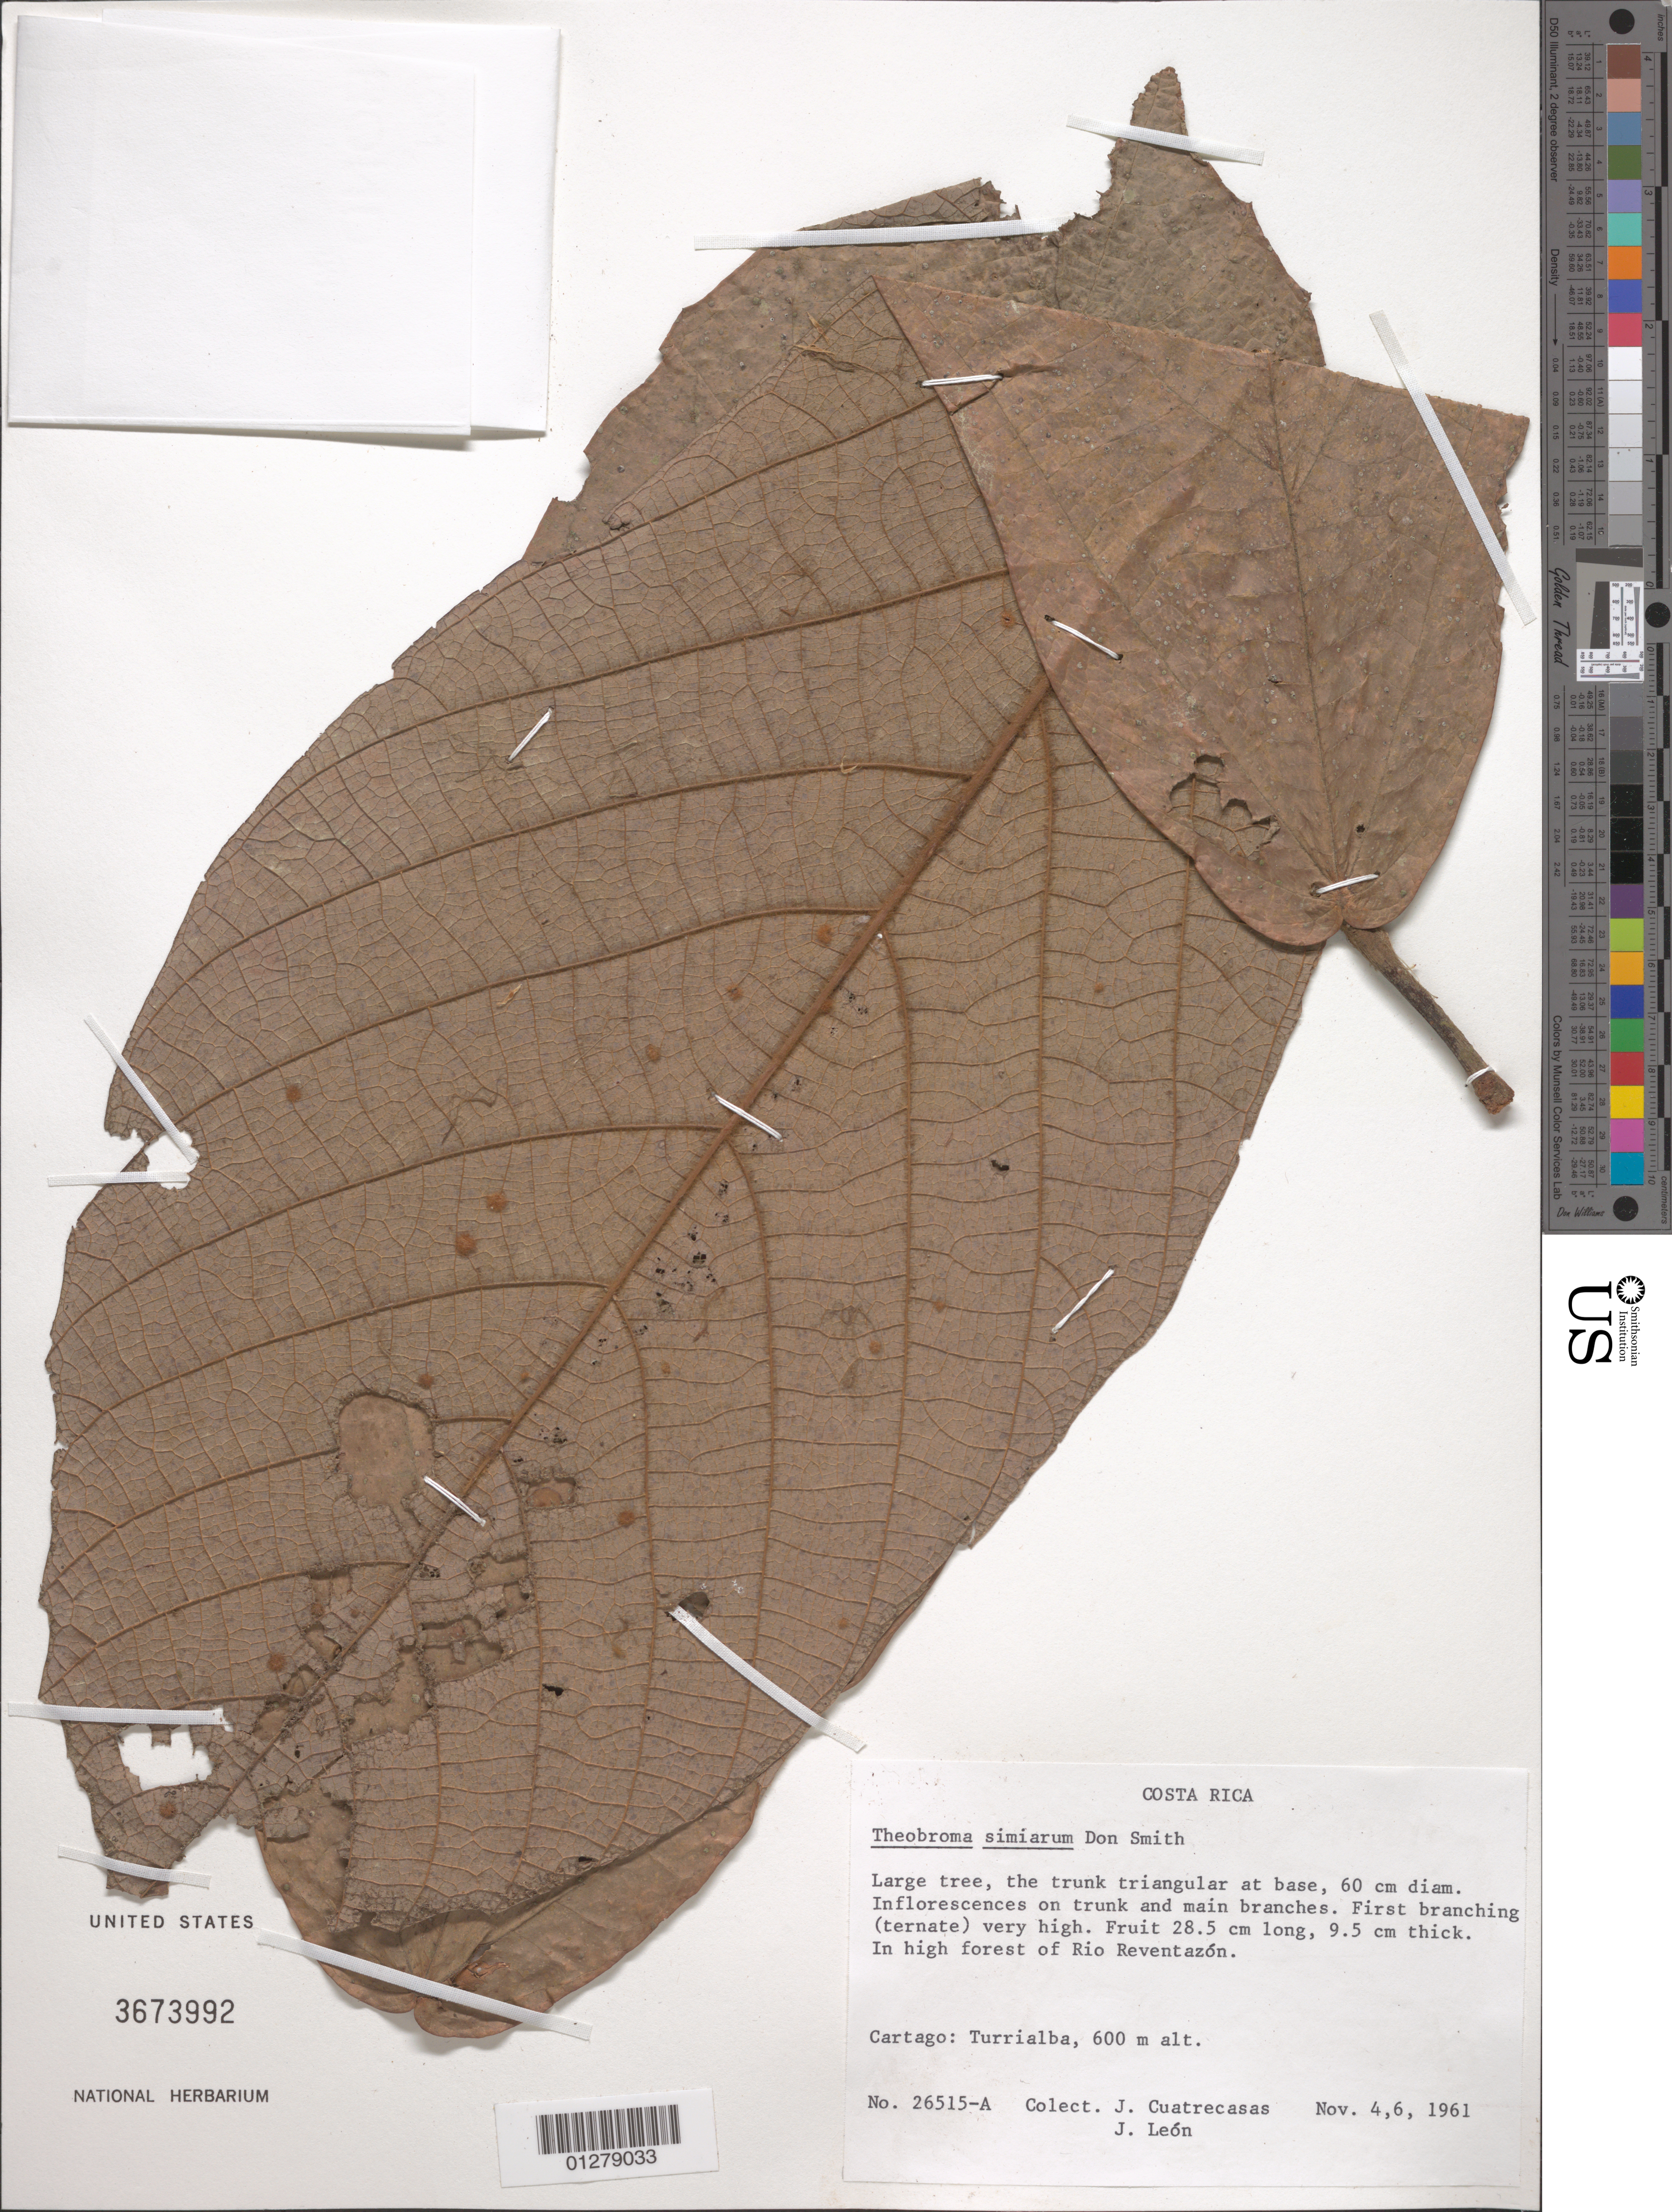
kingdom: Plantae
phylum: Tracheophyta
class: Magnoliopsida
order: Malvales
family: Malvaceae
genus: Theobroma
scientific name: Theobroma simiarum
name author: Donn. Sm.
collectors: J. Cuatrecasas & J. León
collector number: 26515 A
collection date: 1967-11-04/1967-11-06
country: Costa Rica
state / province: Cartago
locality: Turriabla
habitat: High forest of Rio Reventazon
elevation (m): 600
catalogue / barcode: US 3673992